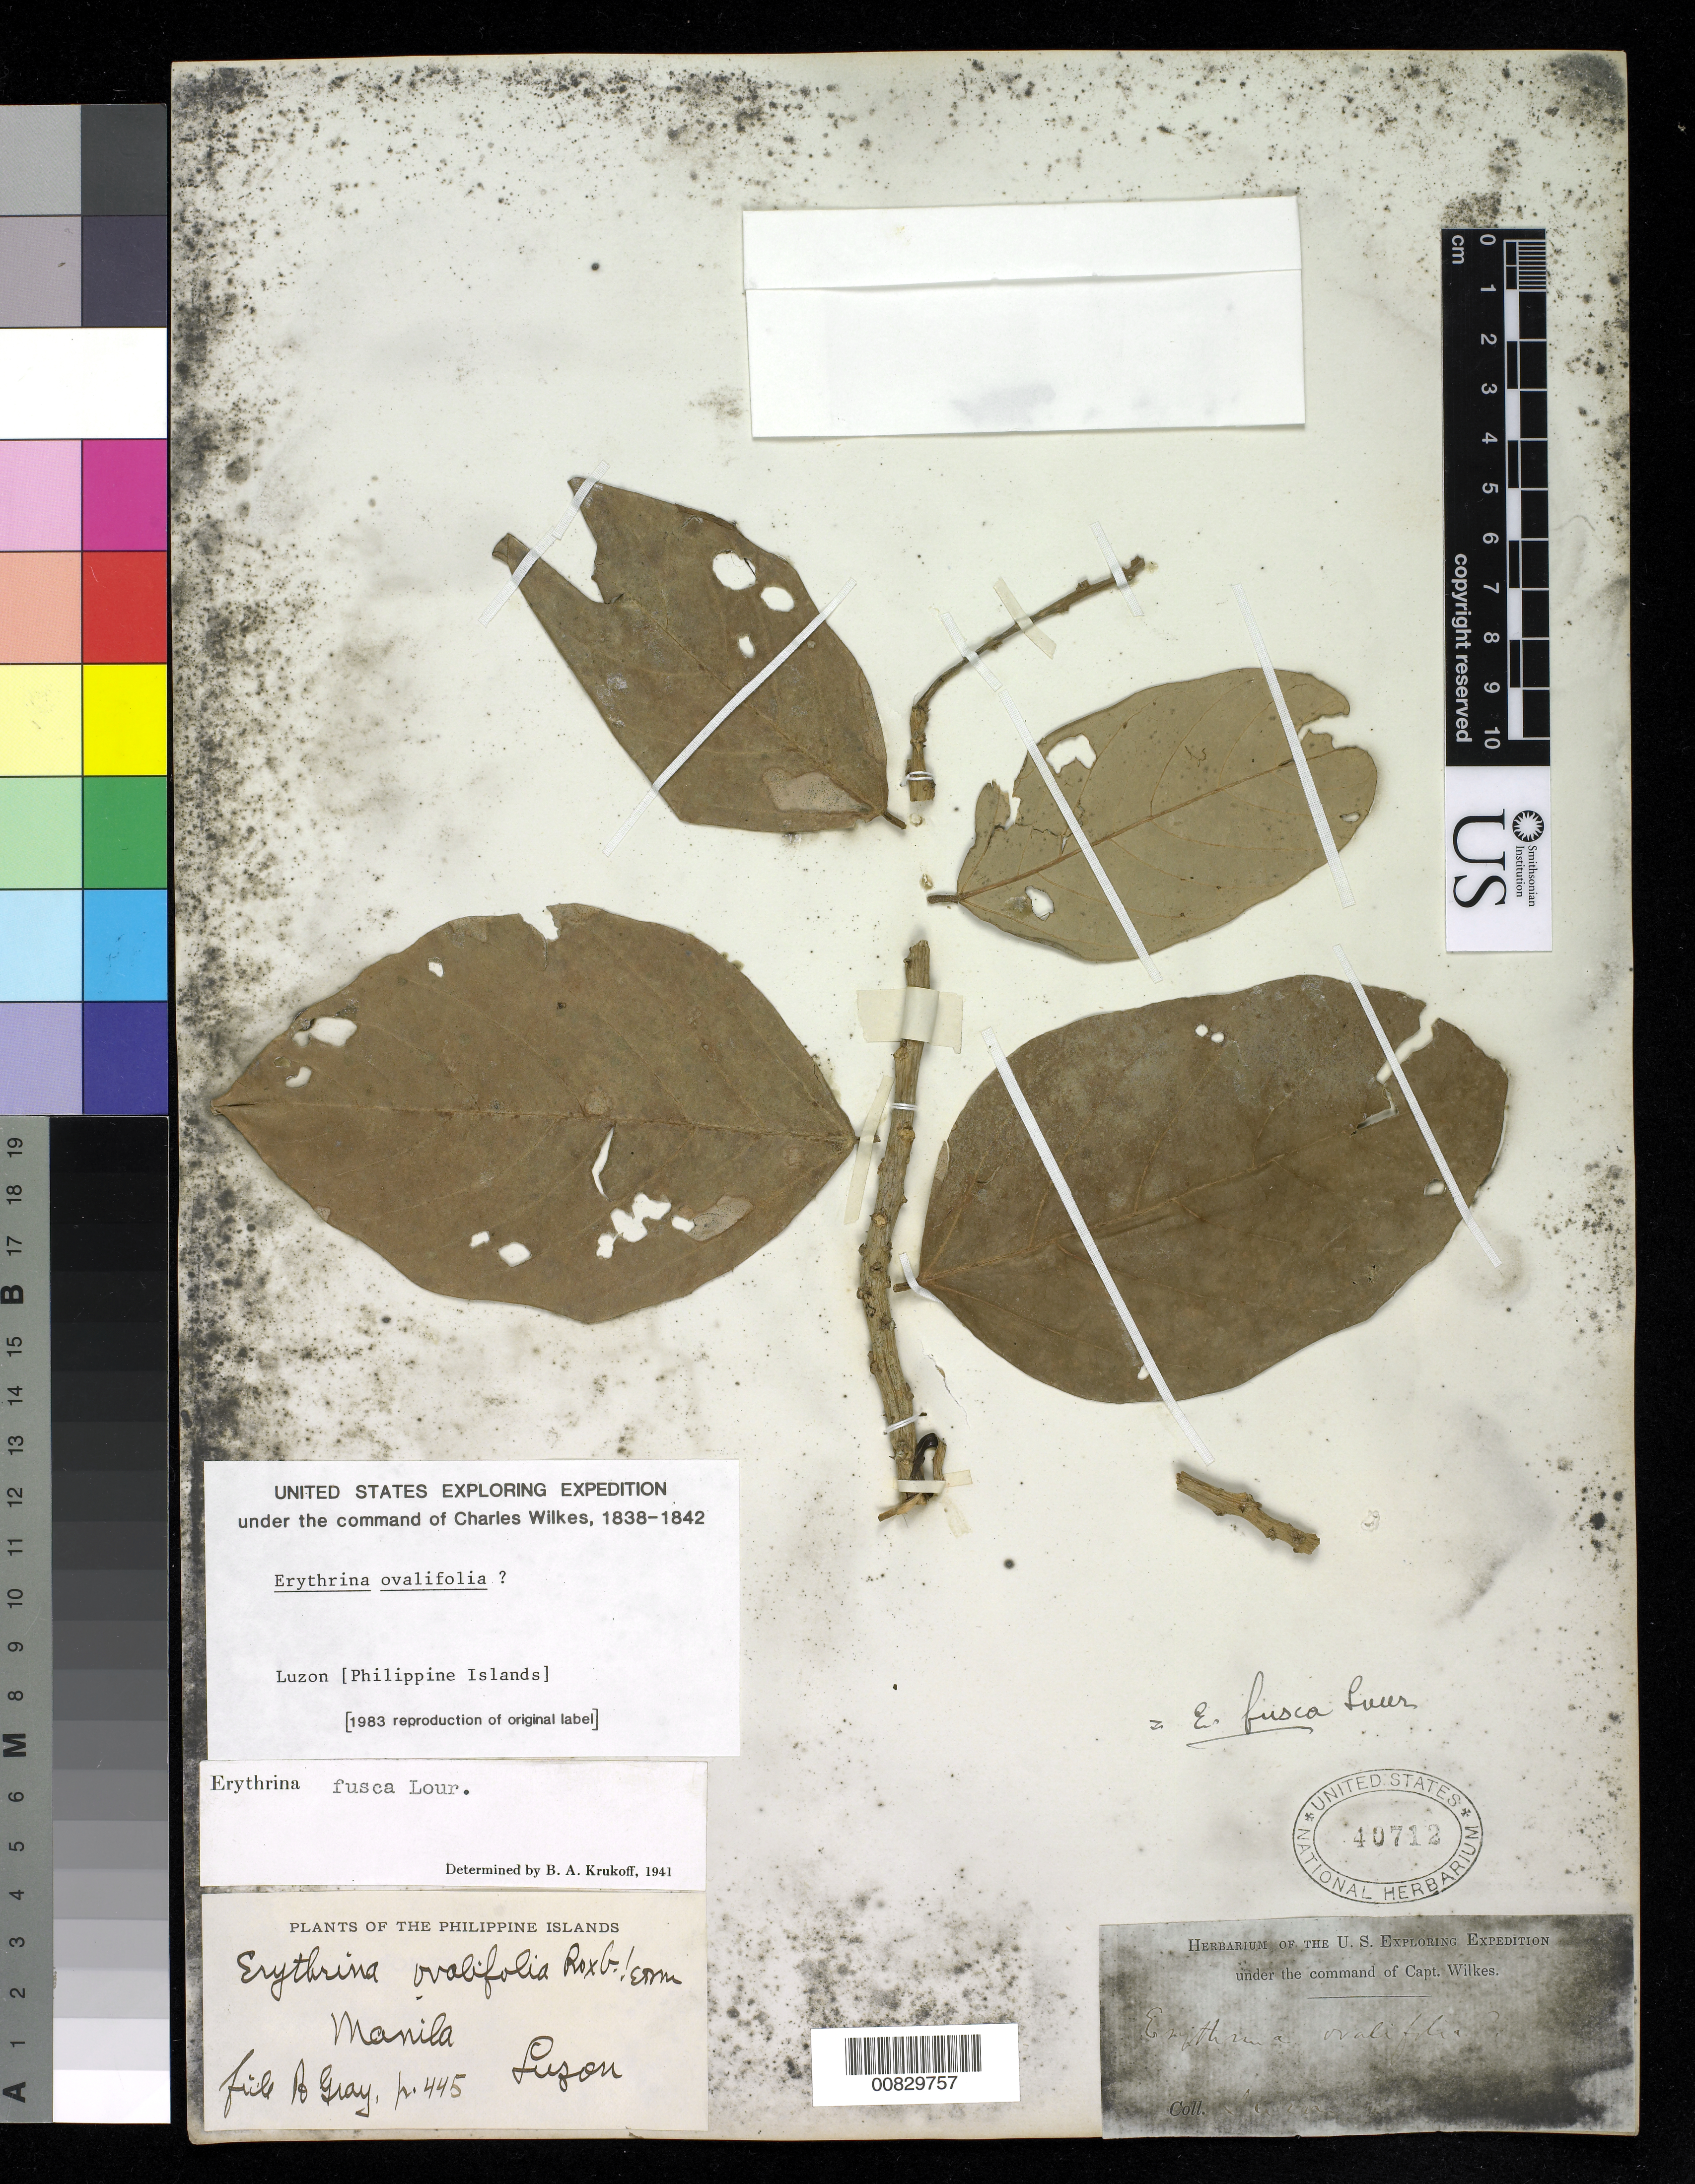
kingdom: Plantae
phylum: Tracheophyta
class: Magnoliopsida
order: Fabales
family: Fabaceae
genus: Erythrina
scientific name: Erythrina fusca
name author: Lour.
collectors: Wilkes Explor. Exped.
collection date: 1838/1842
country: Philippines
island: Luzon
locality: Luzon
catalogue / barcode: US 40712